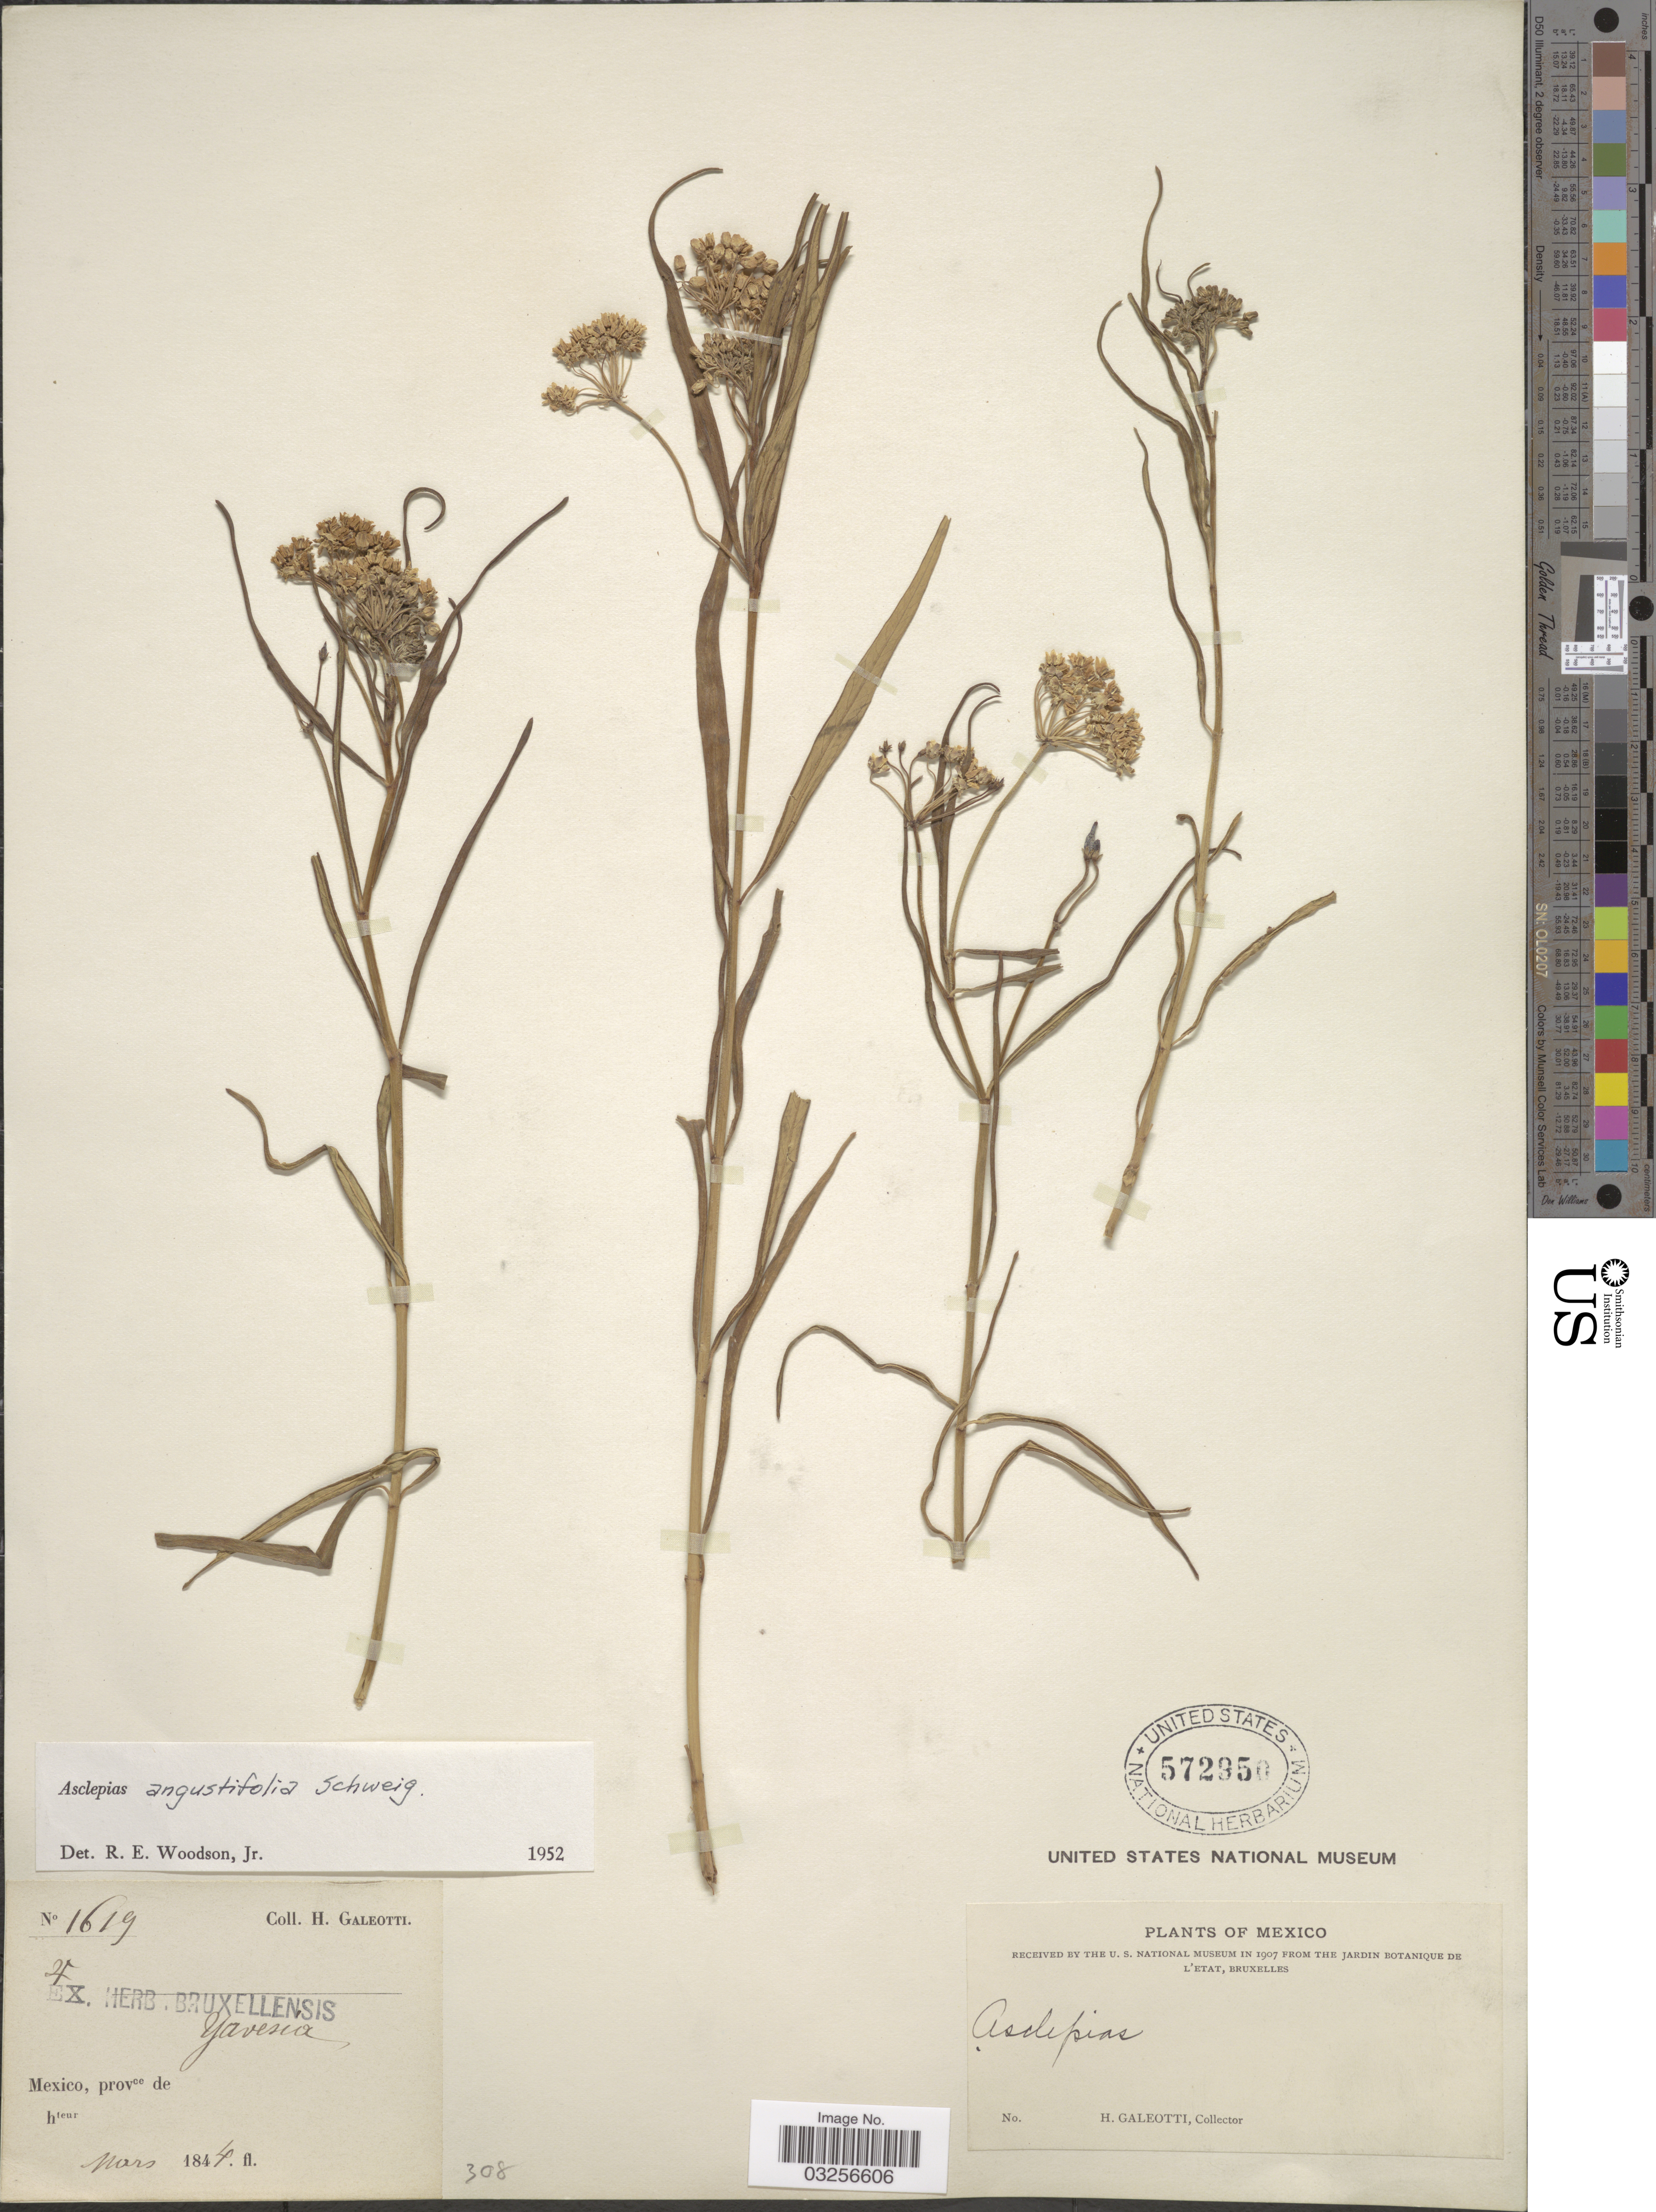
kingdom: Plantae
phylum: Tracheophyta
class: Magnoliopsida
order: Gentianales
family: Apocynaceae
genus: Asclepias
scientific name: Asclepias angustifolia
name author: Schweigg.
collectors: H. G. Galeotti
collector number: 1619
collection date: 1844-03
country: Mexico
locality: Yavesia.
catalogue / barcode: US 572950